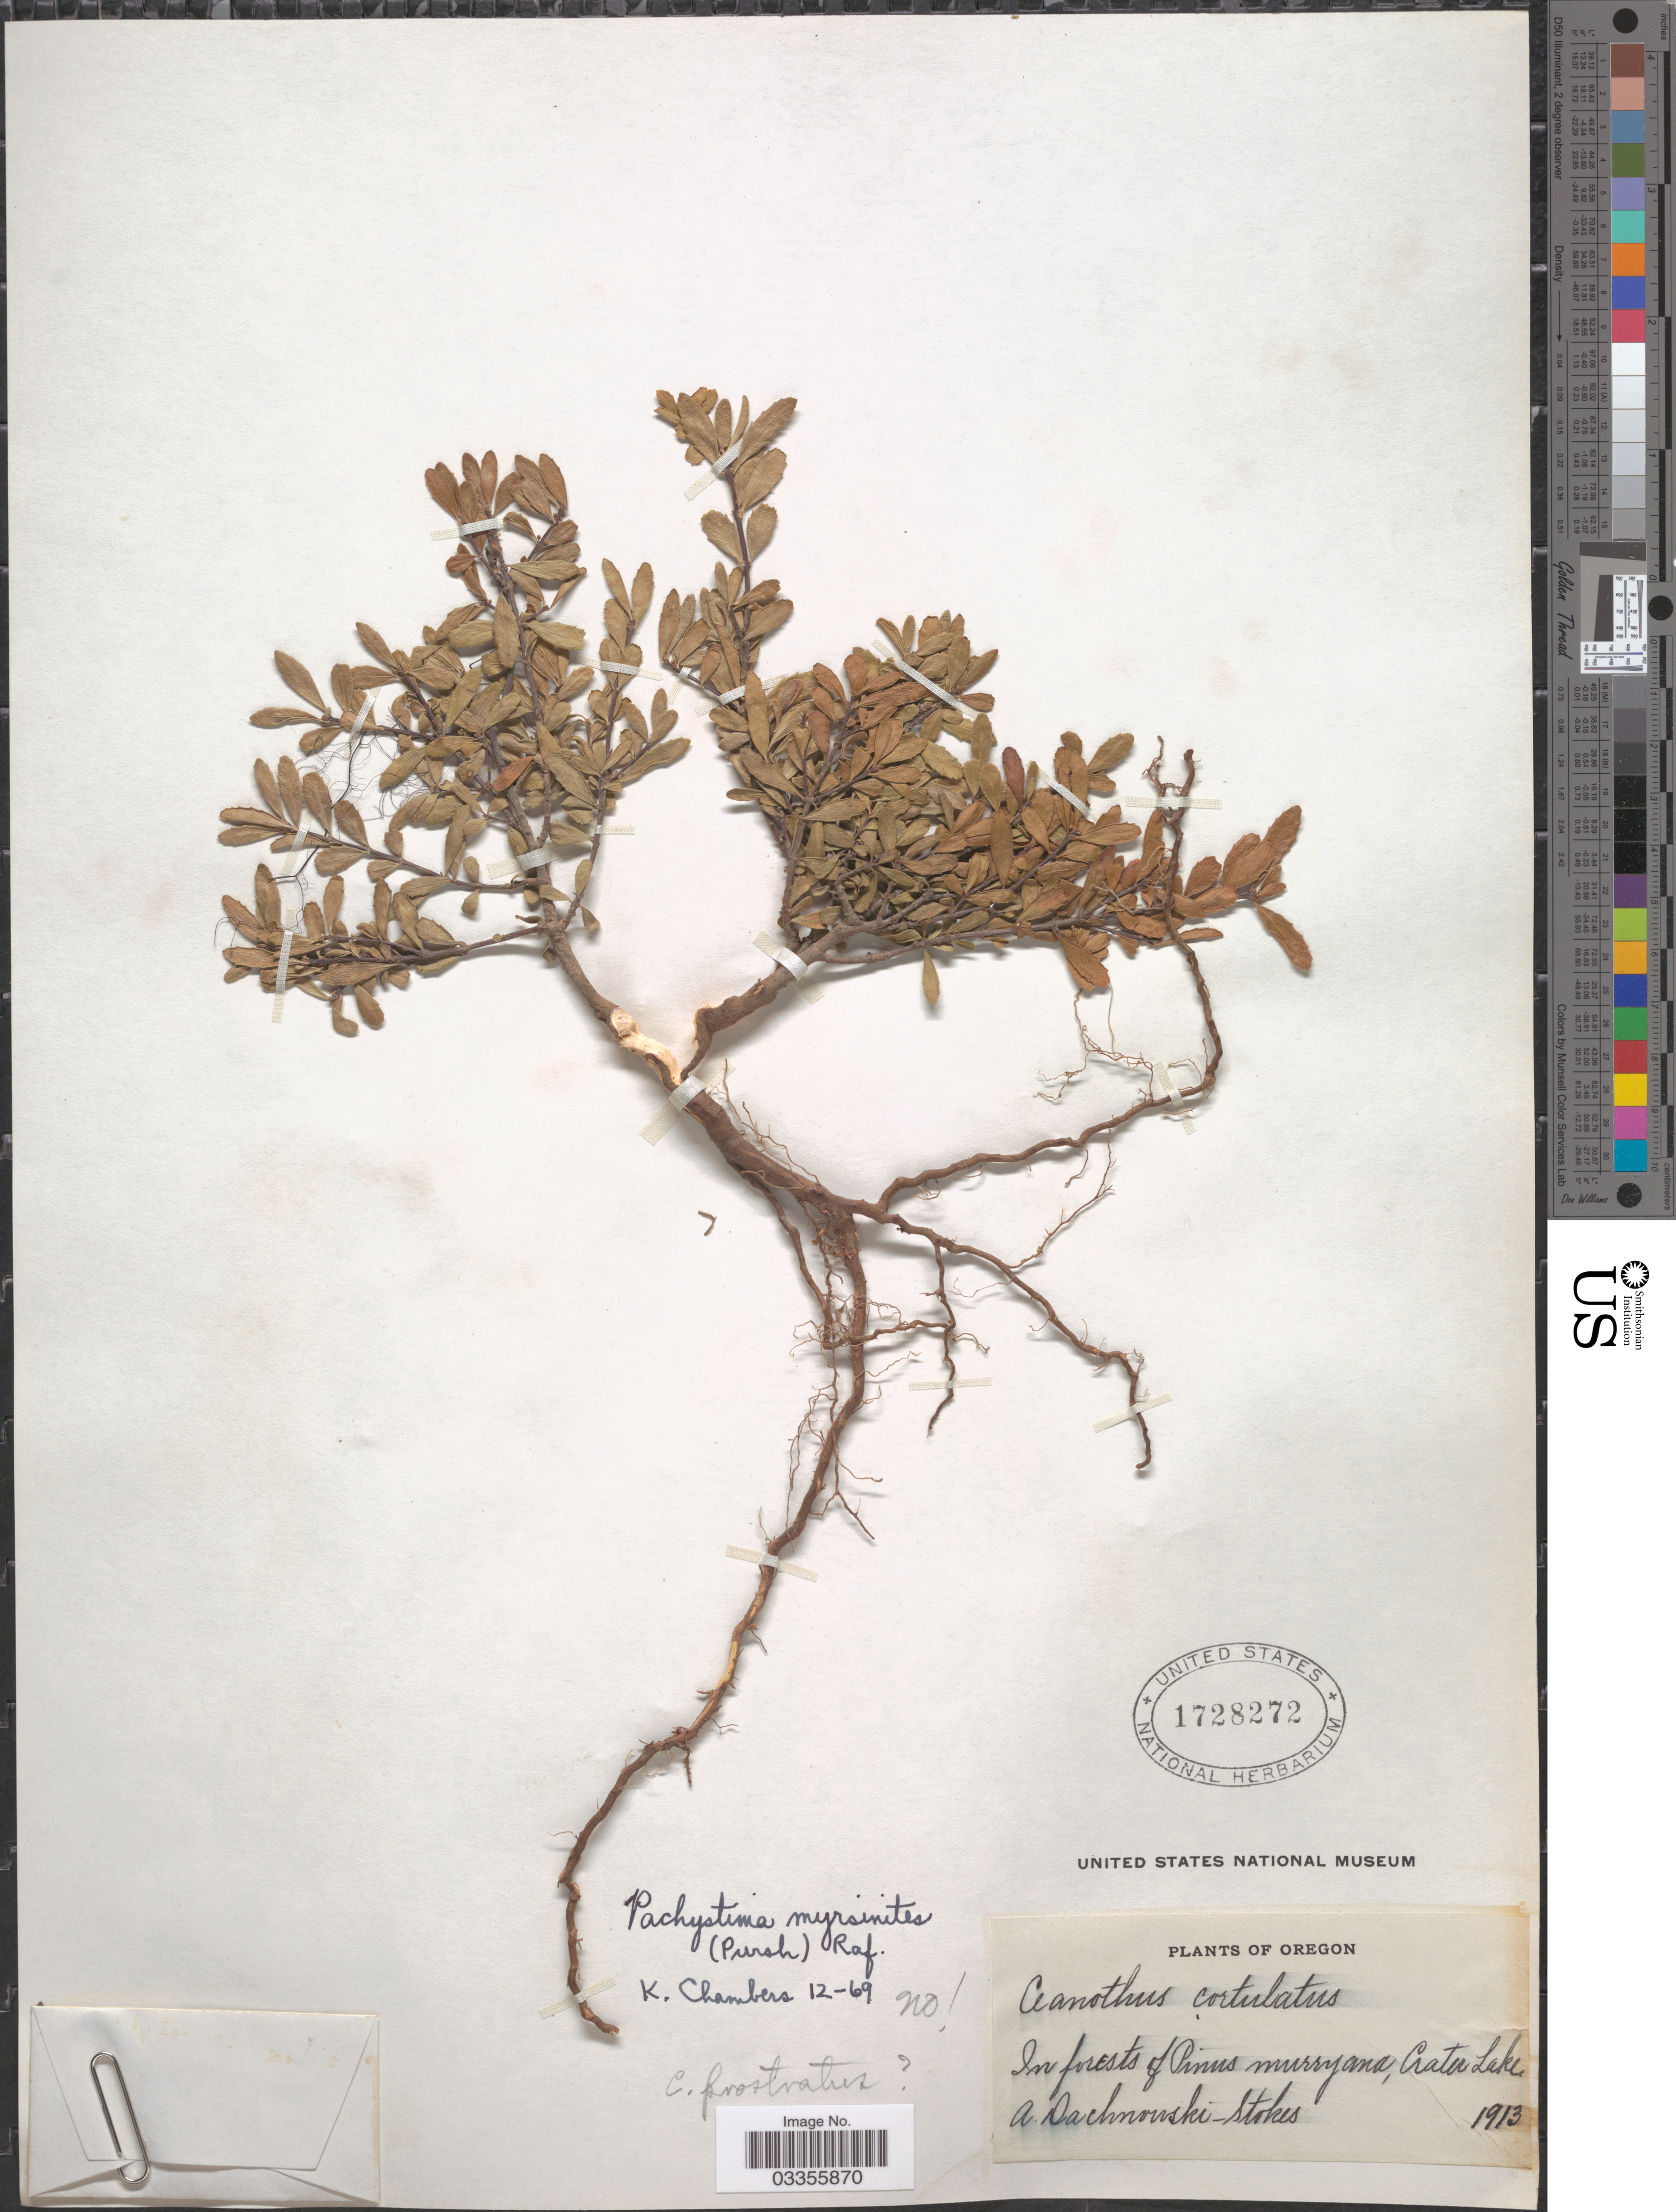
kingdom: Plantae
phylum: Tracheophyta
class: Magnoliopsida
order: Celastrales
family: Celastraceae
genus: Paxistima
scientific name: Paxistima myrsinites subsp. myrsinites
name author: (Pursh) Raf.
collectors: A. P. Dachnowski-Stokes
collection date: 1913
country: United States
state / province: Oregon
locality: Crater Lake.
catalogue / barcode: US 1728272